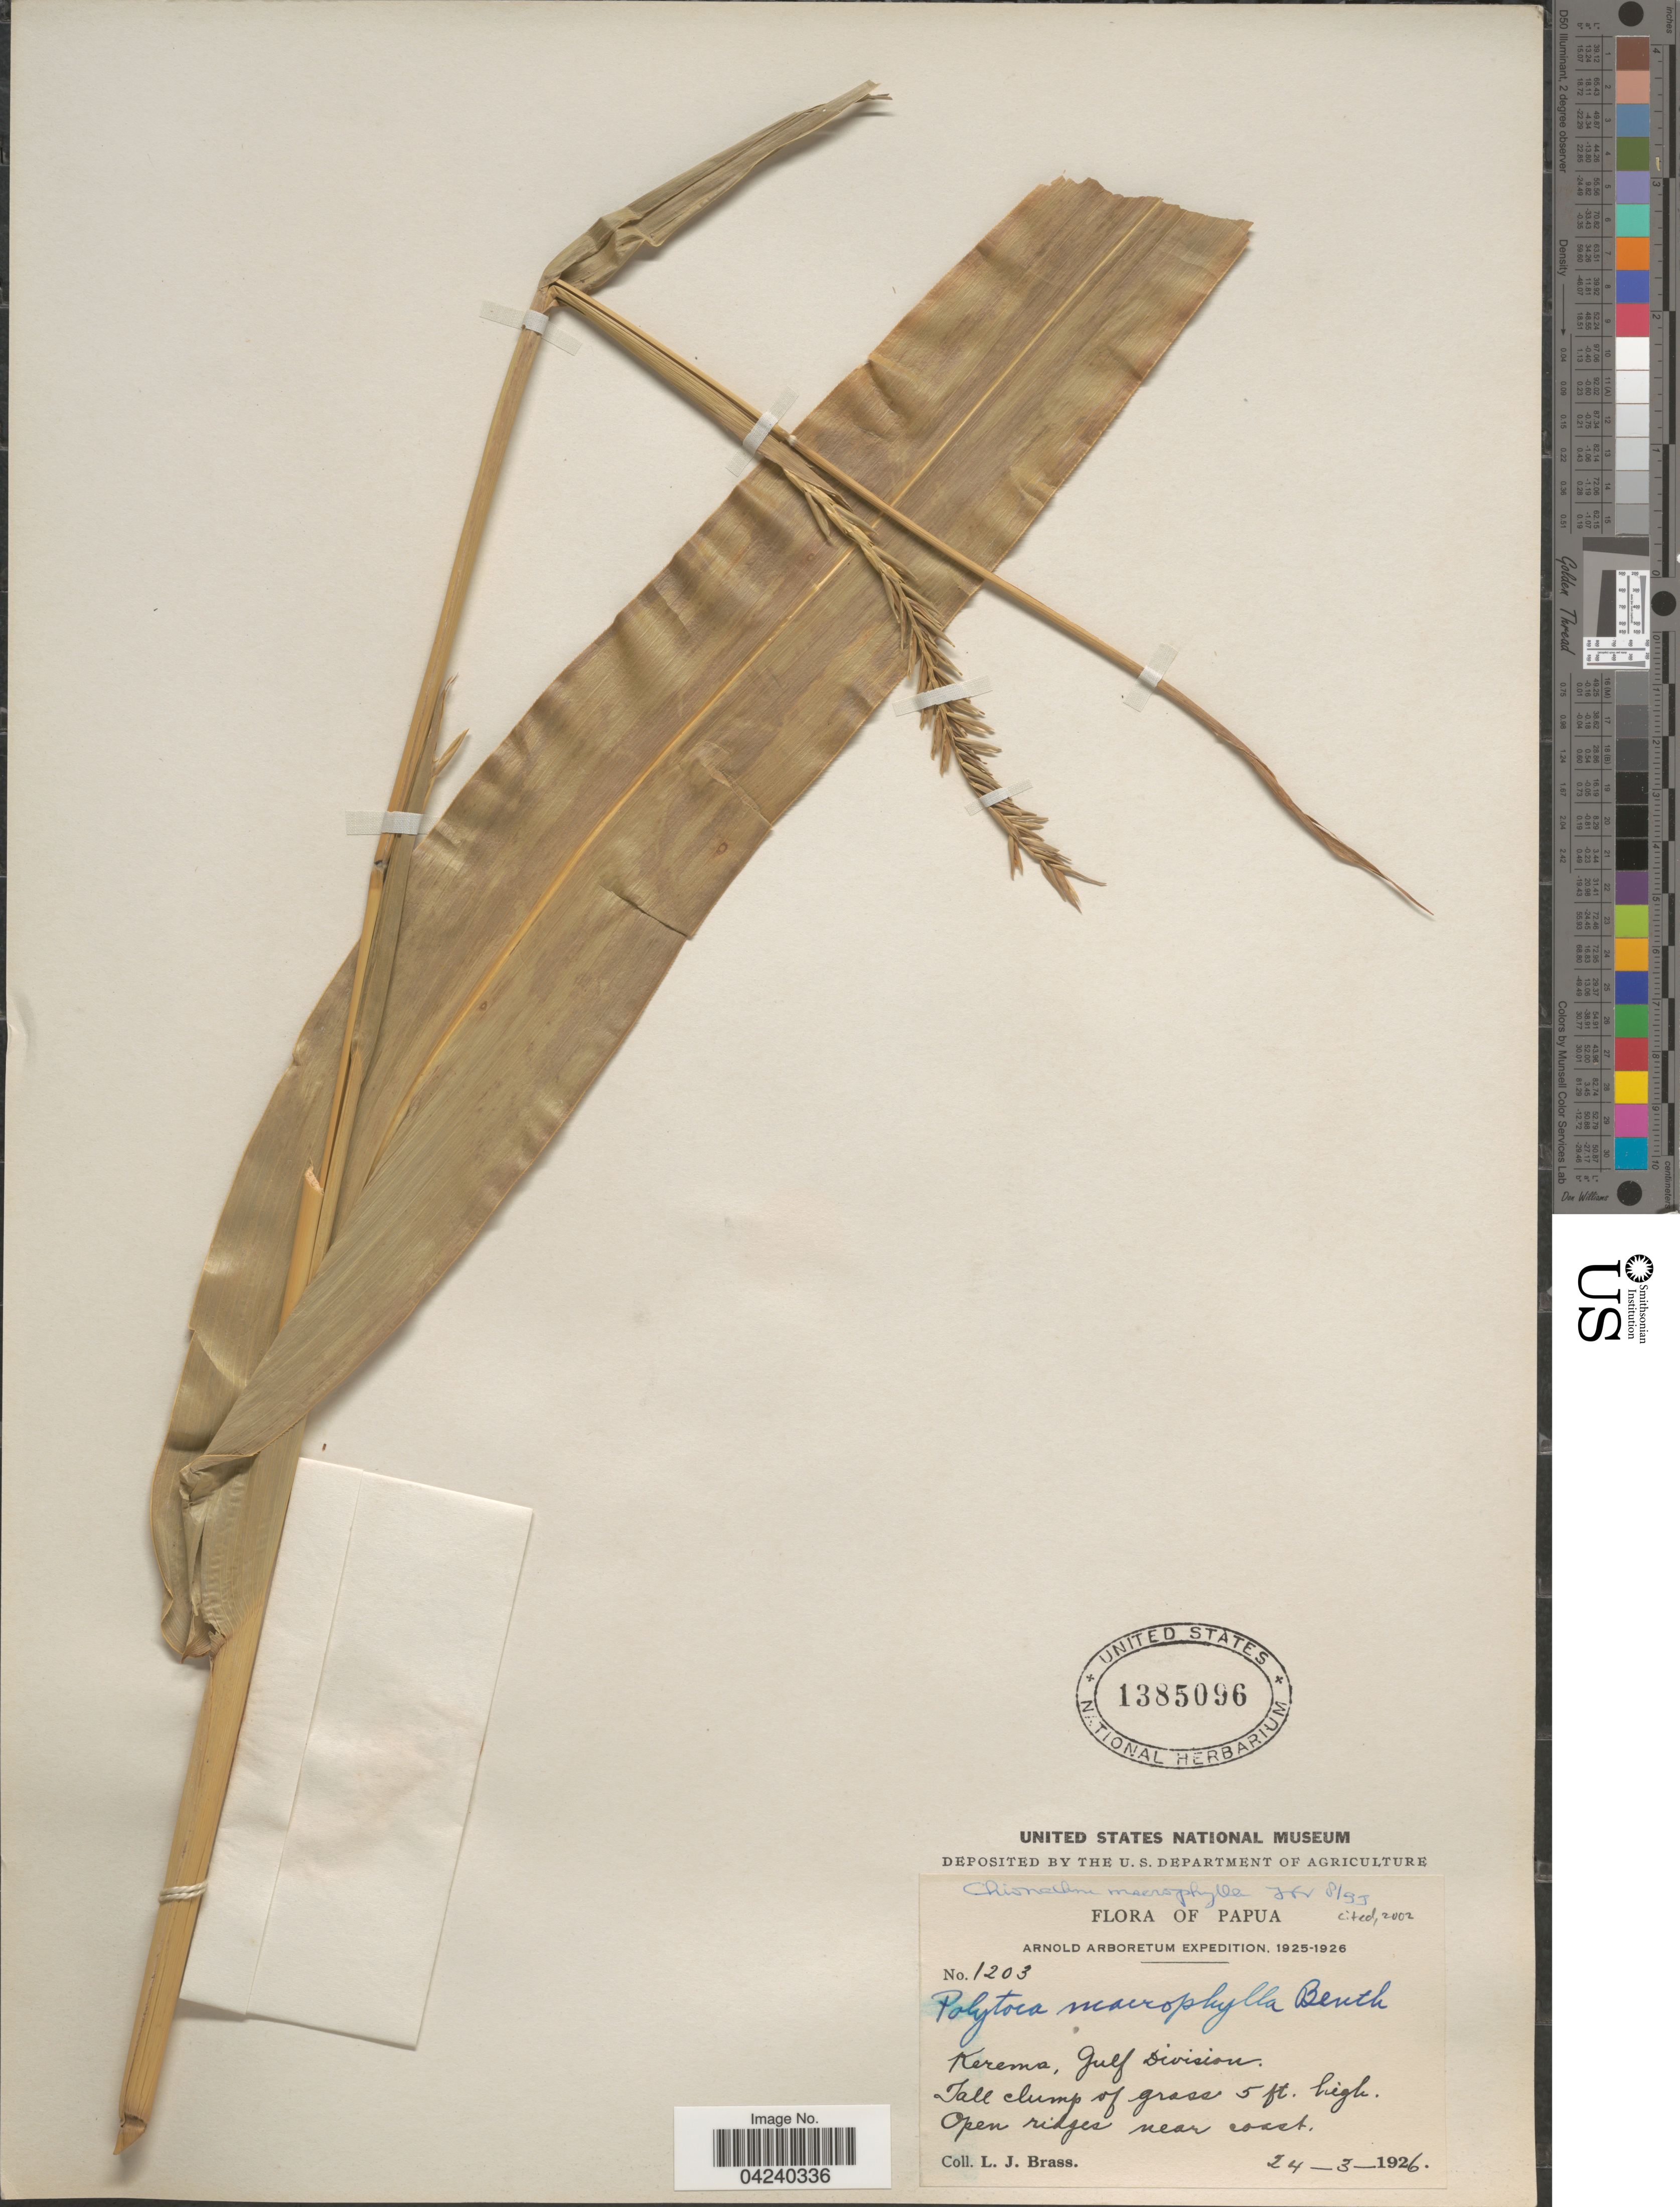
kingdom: Plantae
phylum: Tracheophyta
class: Liliopsida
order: Poales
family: Poaceae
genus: Chionachne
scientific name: Chionachne macrophylla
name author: (Benth.) Clayton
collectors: L. J. Brass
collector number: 1203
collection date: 1926-03-24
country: Papua New Guinea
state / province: Gulf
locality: Arnold Arboretum Expedition, 1925-1926. Kerema, Gulf Division.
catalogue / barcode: US 1385096